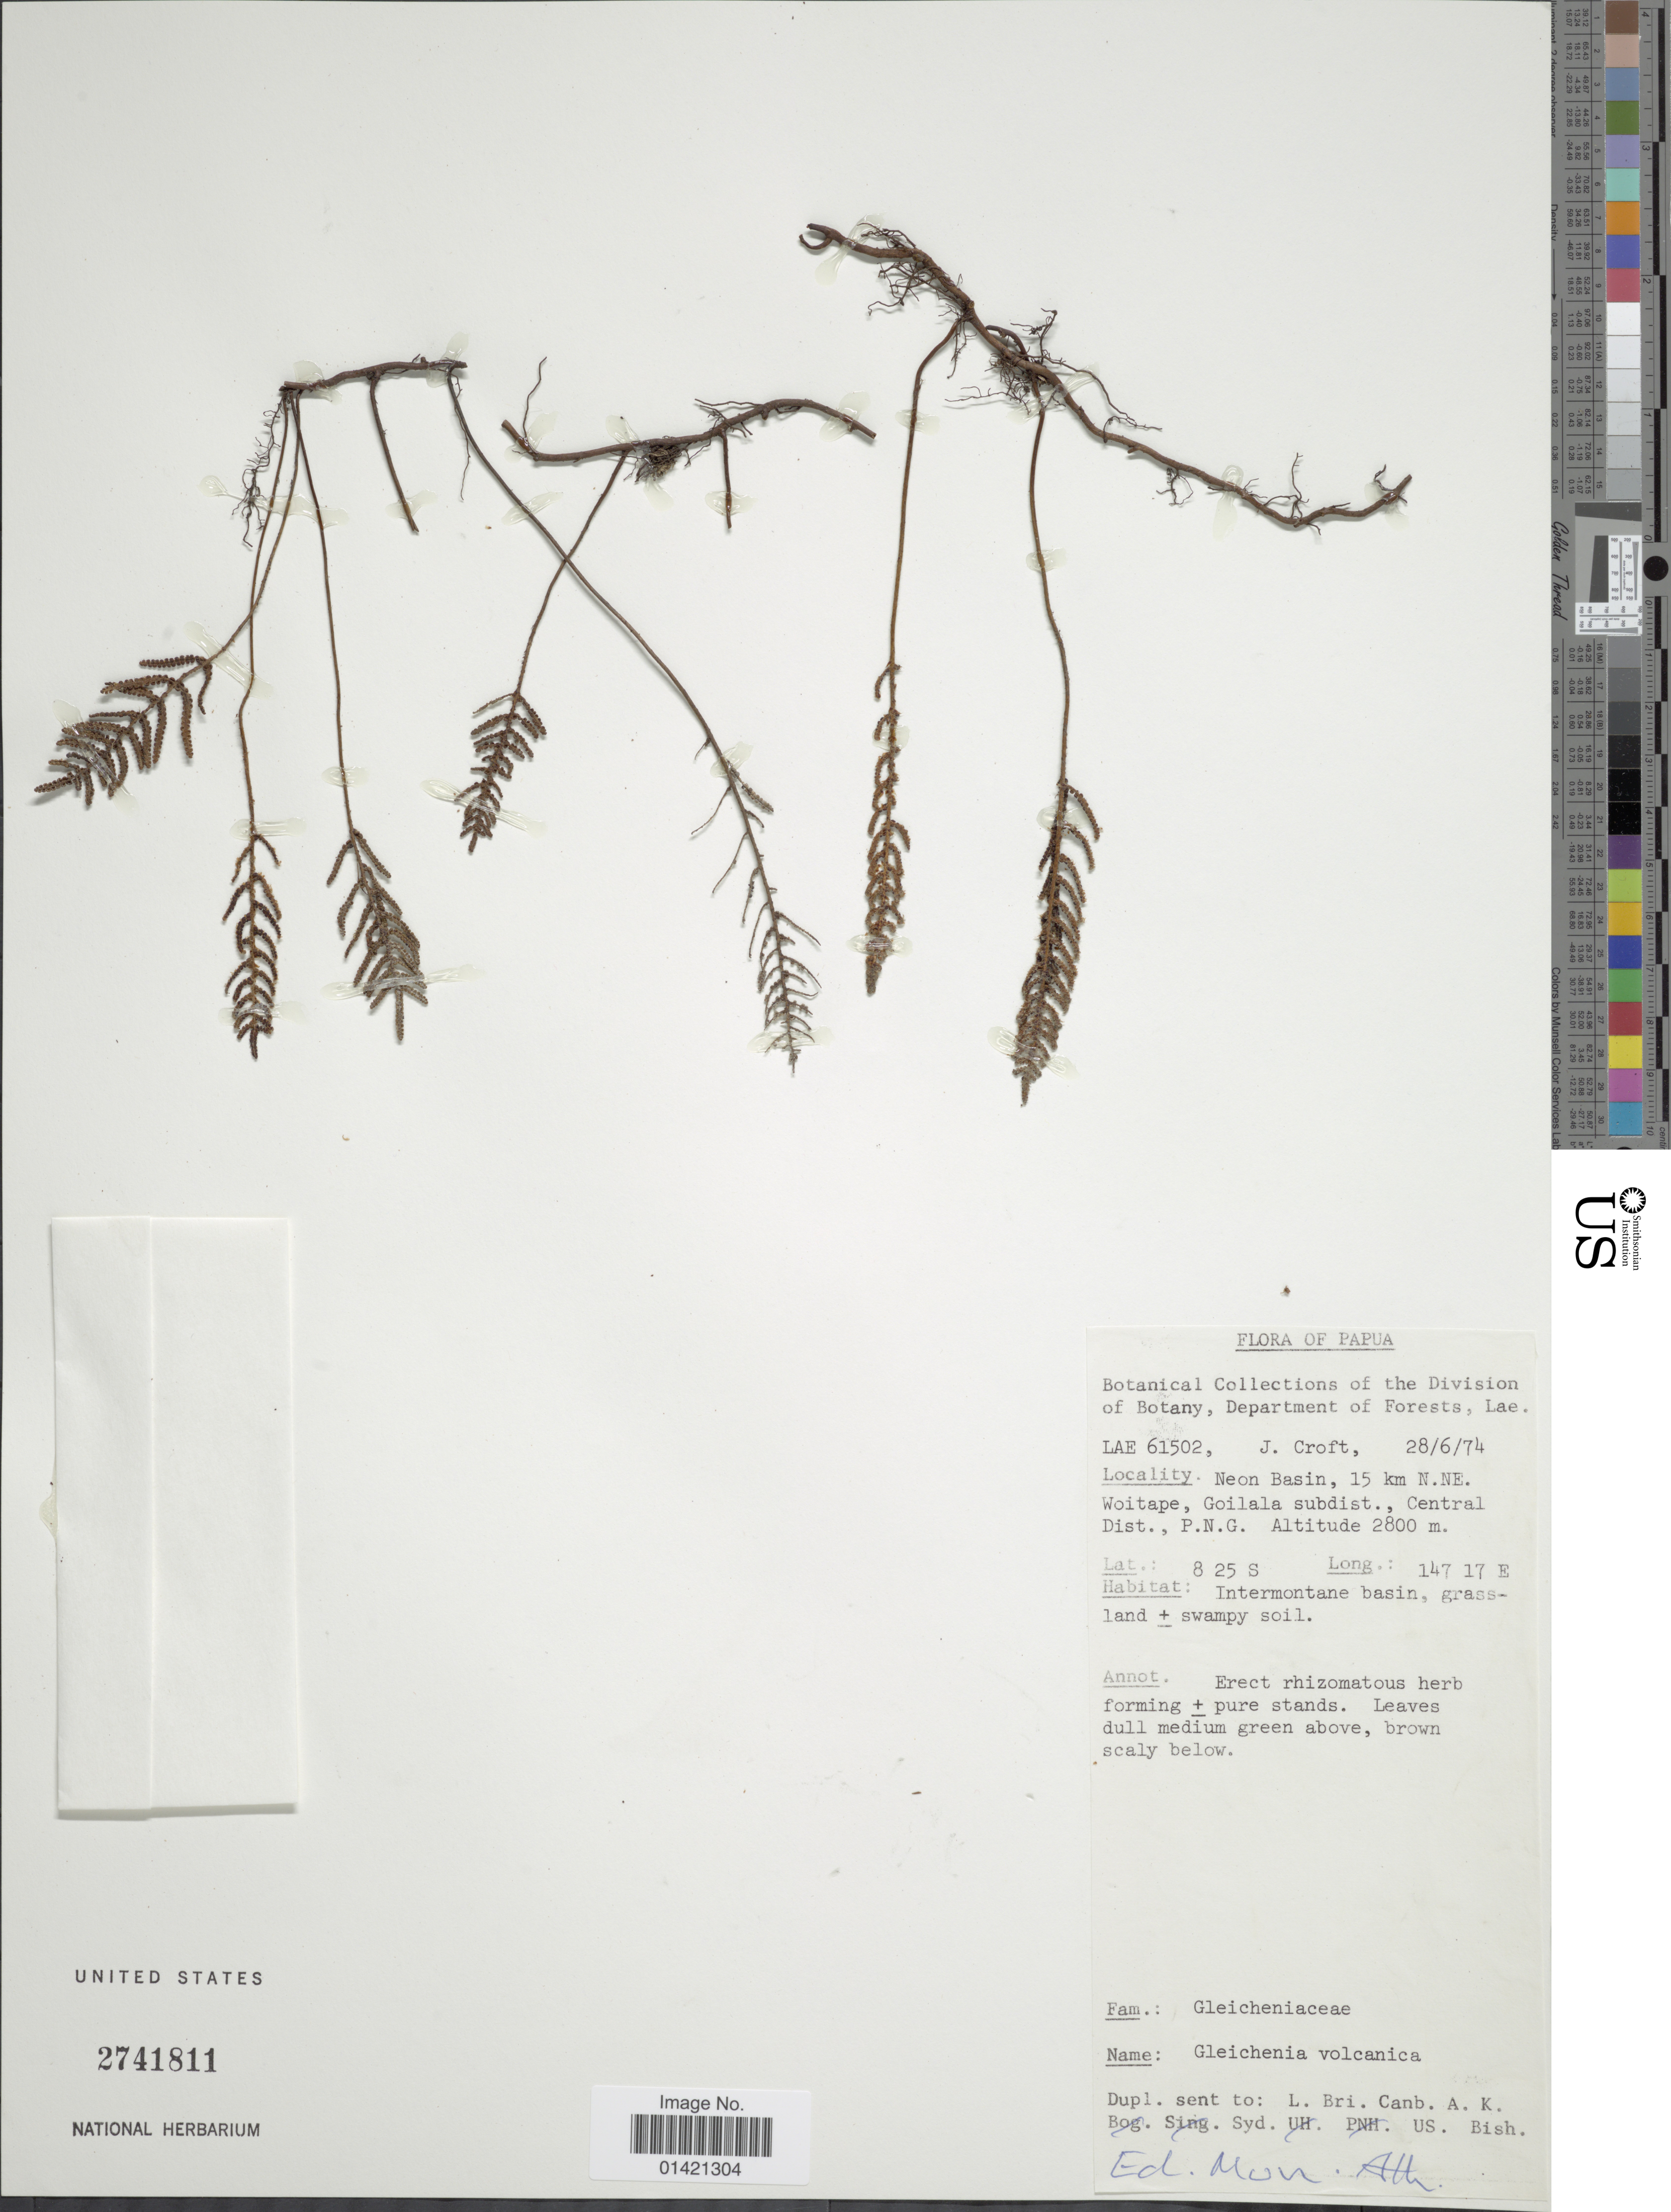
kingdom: Plantae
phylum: Tracheophyta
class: Polypodiopsida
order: Gleicheniales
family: Gleicheniaceae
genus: Gleichenia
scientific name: Gleichenia vulcanica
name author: Blume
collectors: J. Croft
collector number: LAE 61502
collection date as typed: Transcribed d/m/y: 28/6/74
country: Papua New Guinea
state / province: Central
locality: Papua. Neon Basin,1 5 km N.NE. Woitape, Goilala subdist., Central Dist., P.N.G.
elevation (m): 2800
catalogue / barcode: US 2741811